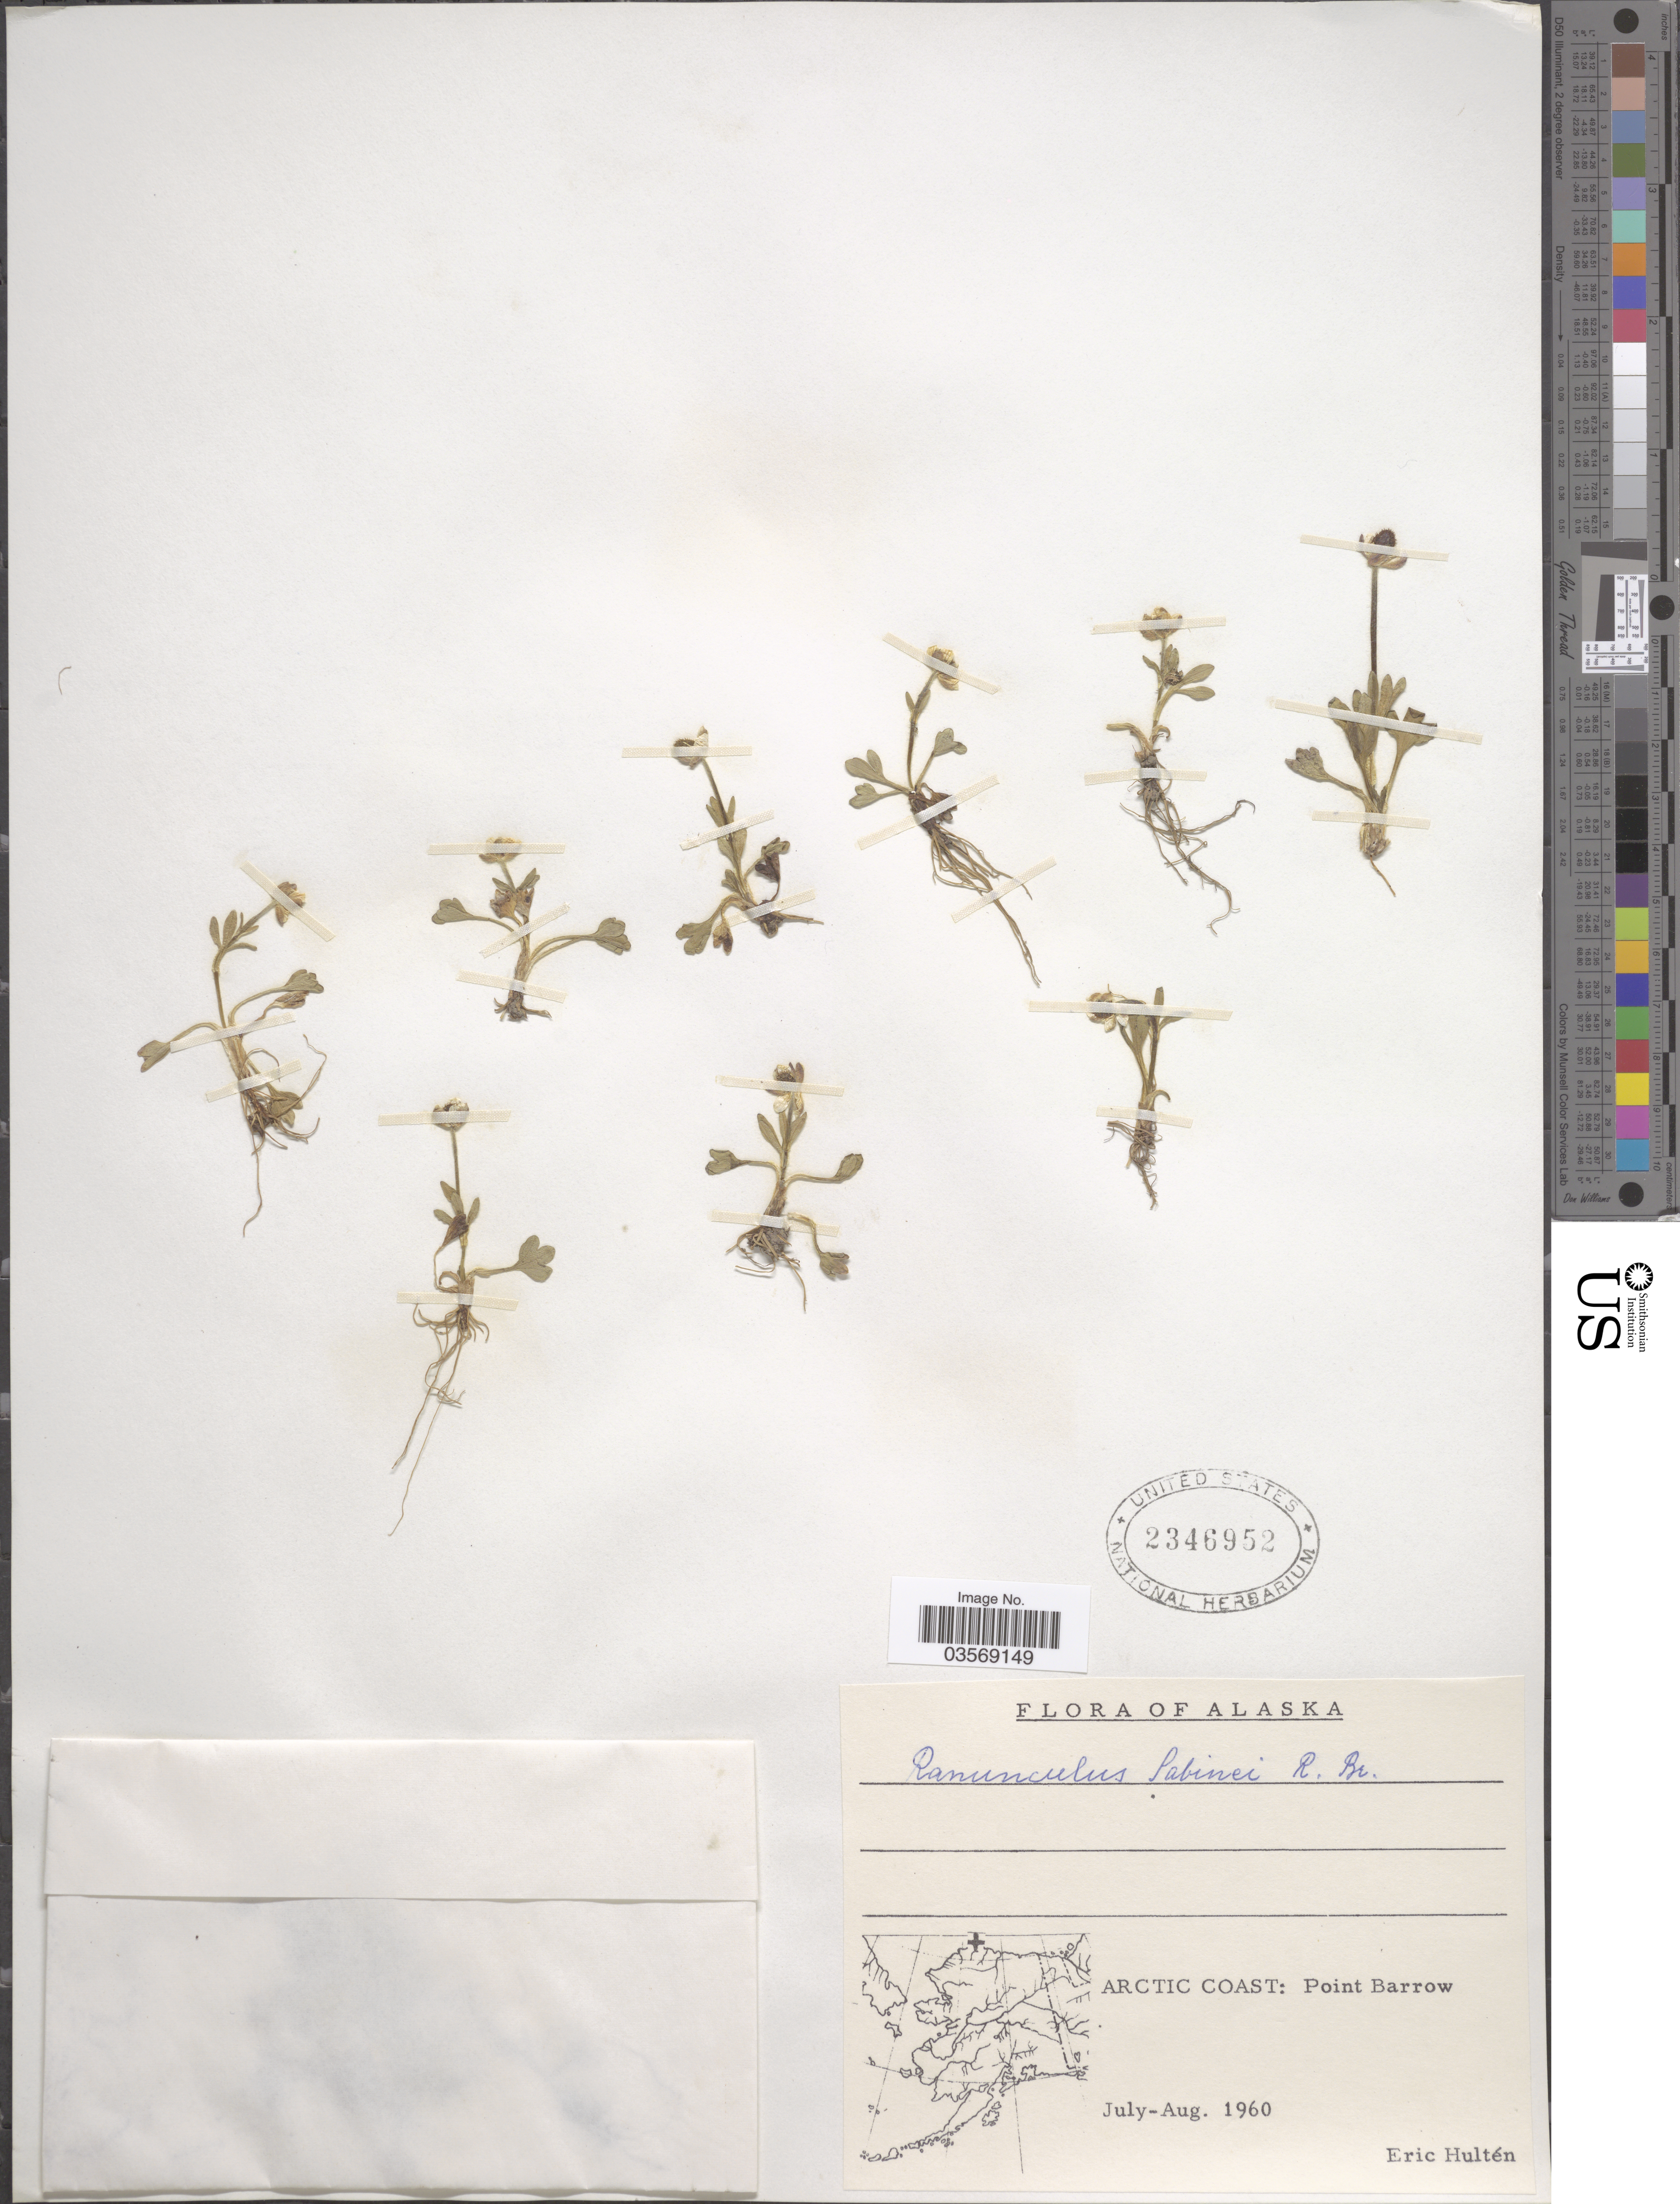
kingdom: Plantae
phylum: Tracheophyta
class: Magnoliopsida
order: Ranunculales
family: Ranunculaceae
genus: Ranunculus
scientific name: Ranunculus sabinei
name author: R. Br.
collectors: E. G. Hultén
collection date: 1960-07/1960-08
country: United States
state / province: Alaska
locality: Arctic Coast: Point Barrow.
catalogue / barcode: US 2346952